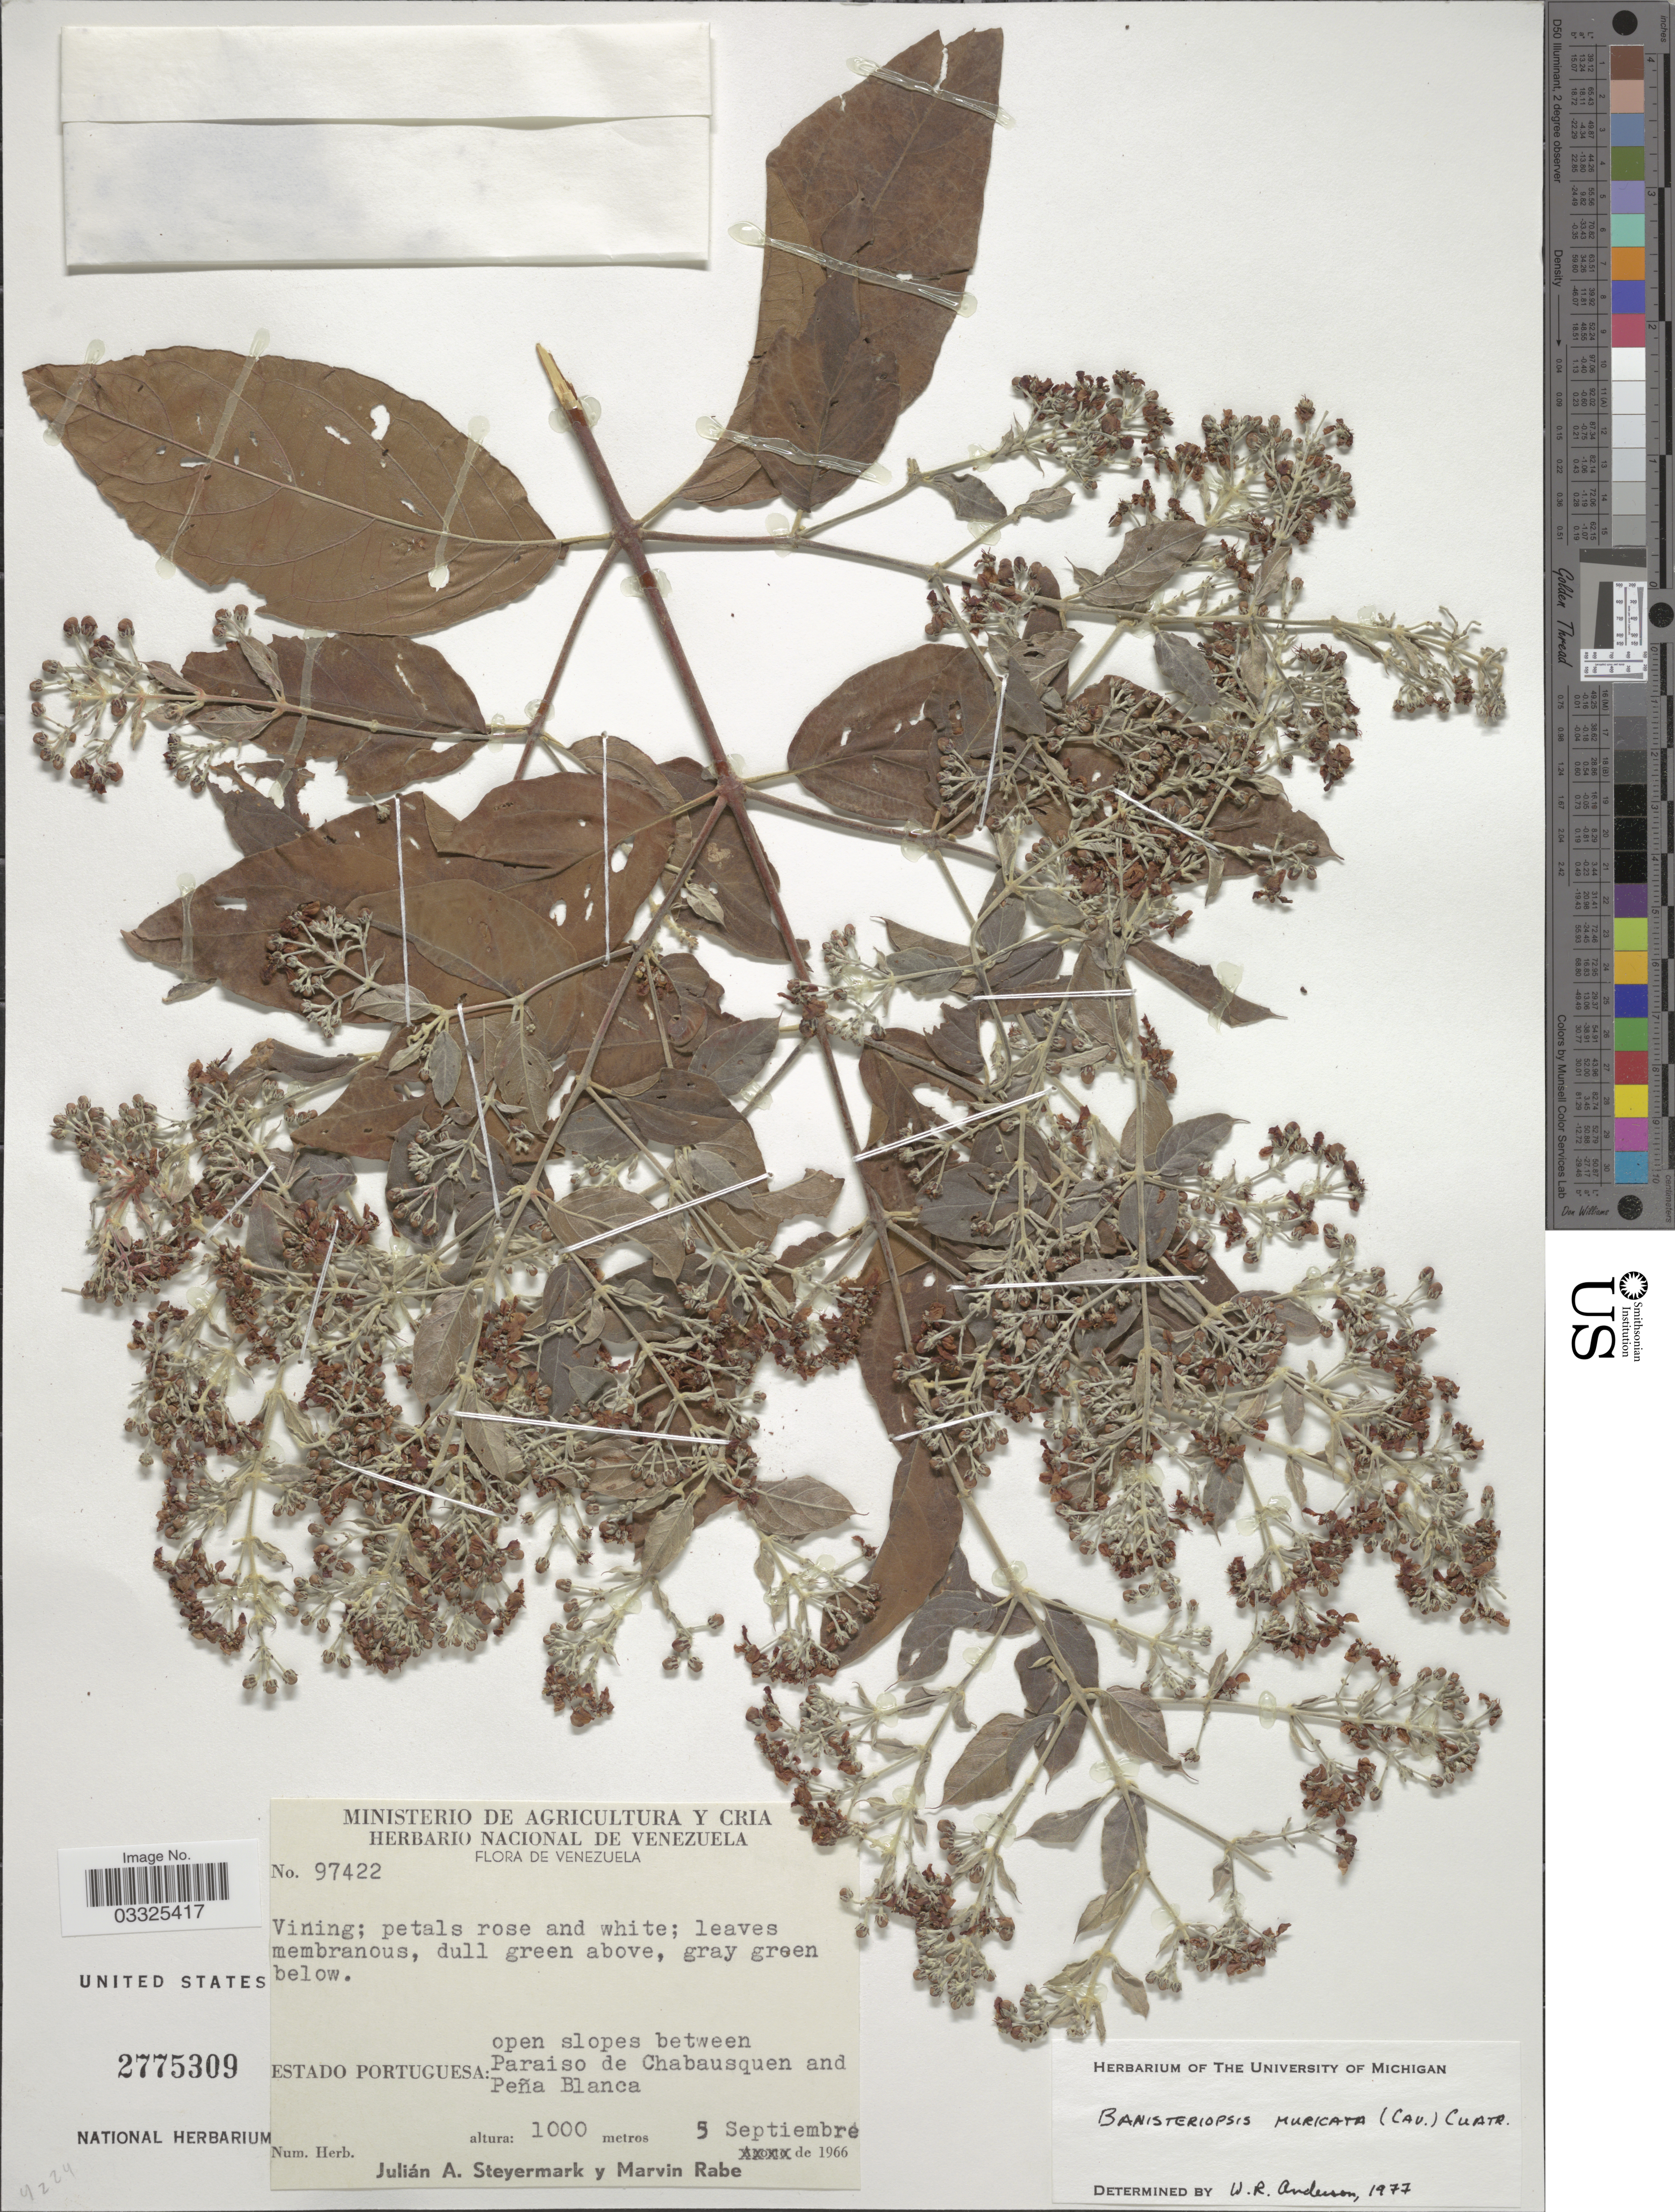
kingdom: Plantae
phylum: Tracheophyta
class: Magnoliopsida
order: Malpighiales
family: Malpighiaceae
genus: Banisteriopsis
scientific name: Banisteriopsis muricata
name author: (Cav.) Cuatrec.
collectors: J. Steyermark & M. Rabe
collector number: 97422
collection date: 1966-09-05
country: Venezuela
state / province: Portuguesa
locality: Open slopes between Paraiso de Chabausquen and Peña Blanca.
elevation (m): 1000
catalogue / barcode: US 2775309